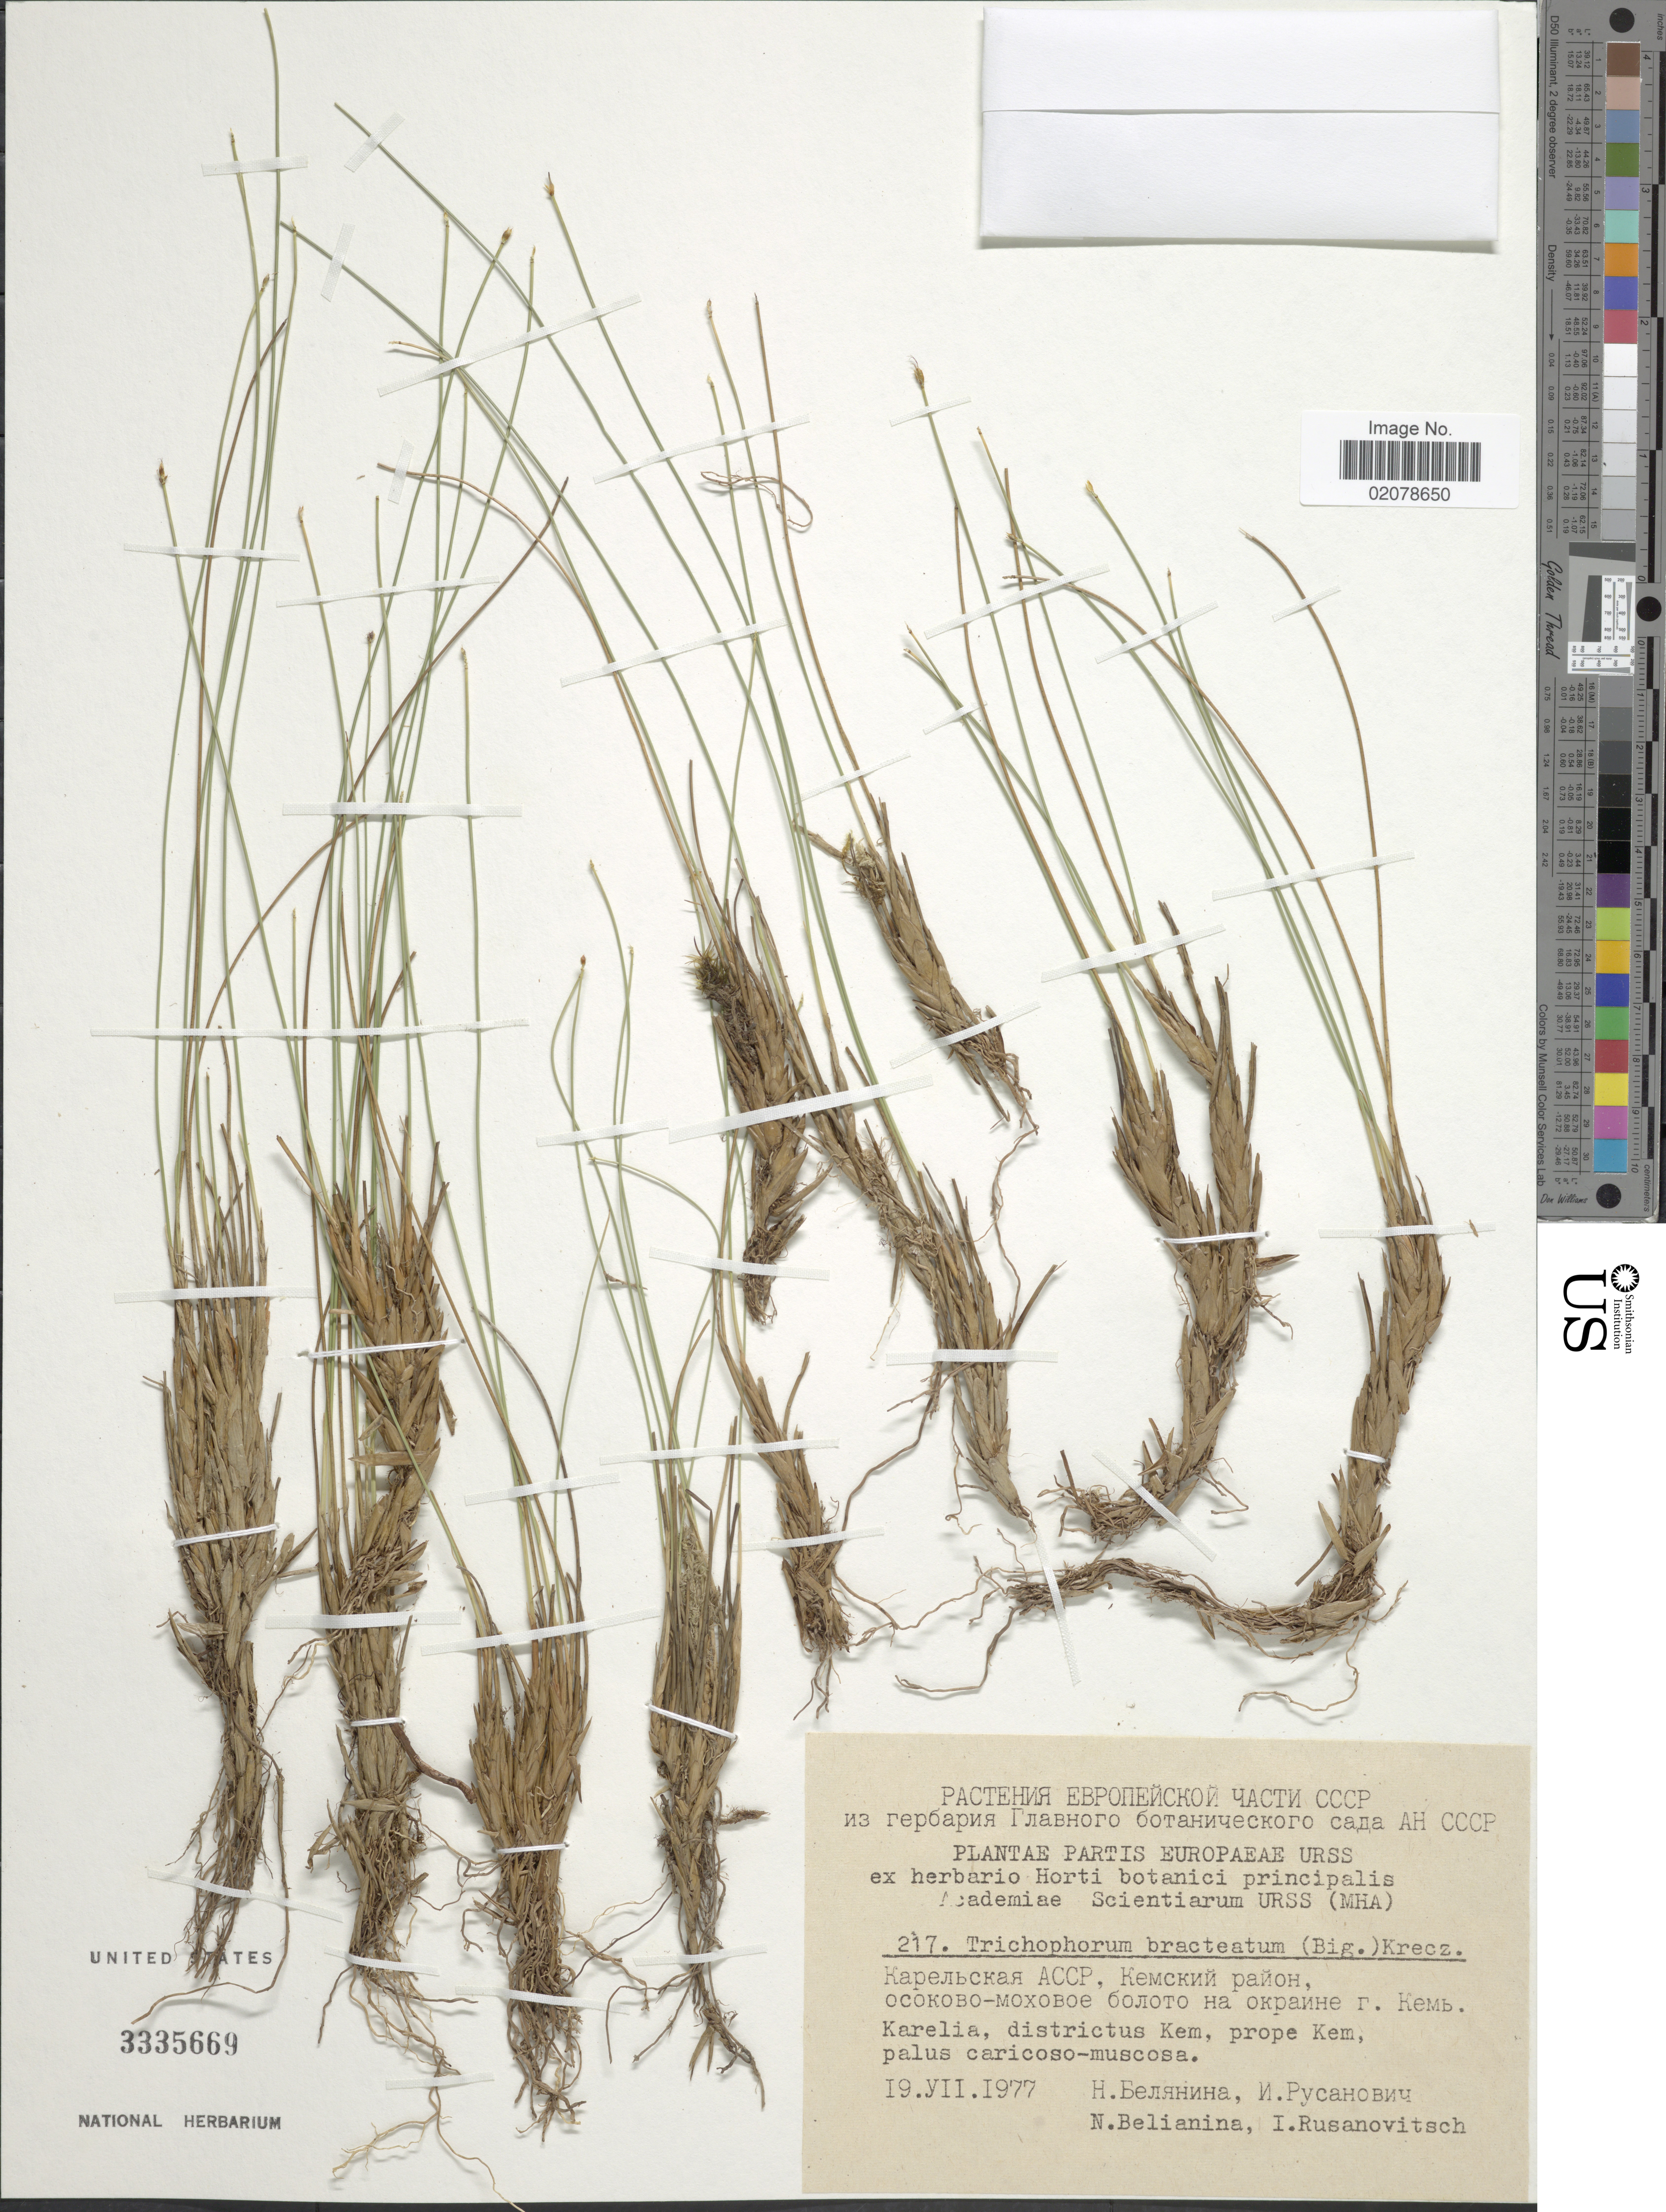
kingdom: Plantae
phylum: Tracheophyta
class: Liliopsida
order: Poales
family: Cyperaceae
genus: Trichophorum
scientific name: Trichophorum cespitosum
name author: (L.) Hartm.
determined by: Strong, Mark T., (BOT), Smithsonian Institution - National Museum of Natural History (UNITED STATES)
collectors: N. Belianina & I. Rusanovitsch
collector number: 217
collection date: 1977-07-19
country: Russian Federation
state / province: Karelia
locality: Partis Europaeae URSS. Districtus Kem, prope Kem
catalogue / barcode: US 3335669